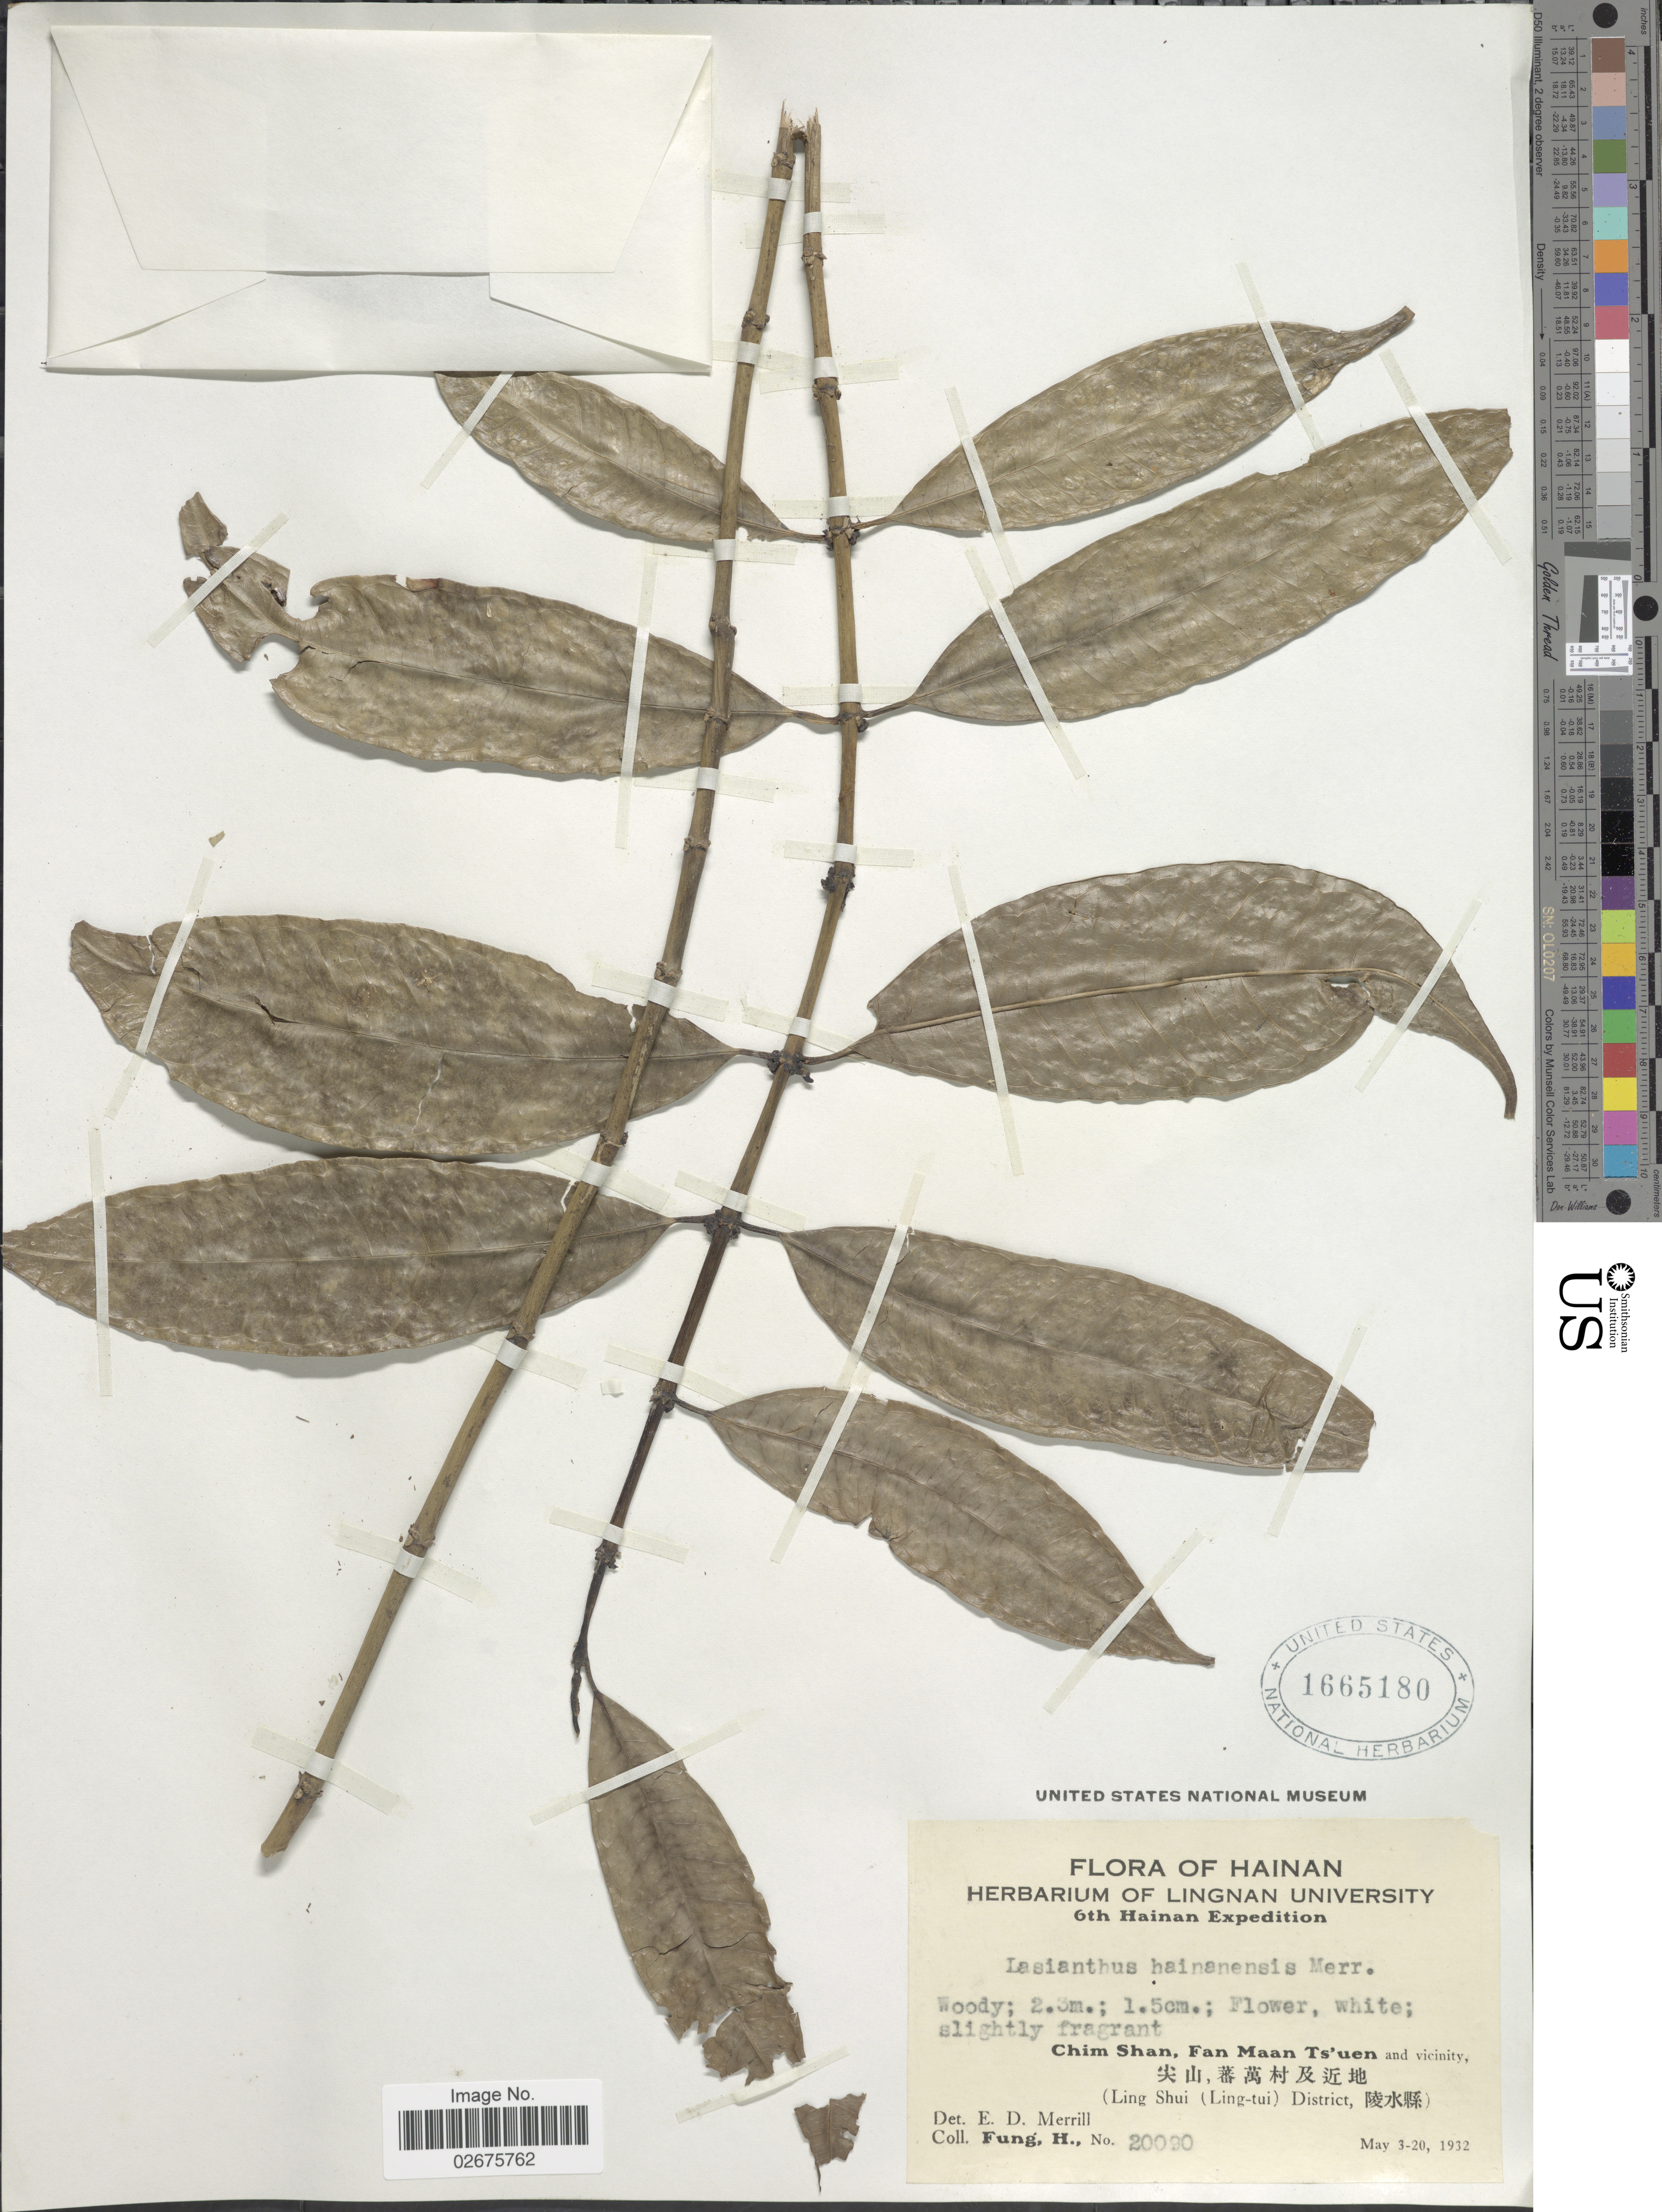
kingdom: Plantae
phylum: Tracheophyta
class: Magnoliopsida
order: Gentianales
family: Rubiaceae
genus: Lasianthus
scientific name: Lasianthus hainanensis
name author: Merr.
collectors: H. Fung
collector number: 20090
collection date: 1932-05-03/1932-05-20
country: China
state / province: Hainan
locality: Hainan, Chim Shan, Fan Maan Ts'uen and vicinity (Ling Shui (Ling-tui) District)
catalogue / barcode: US 1665180